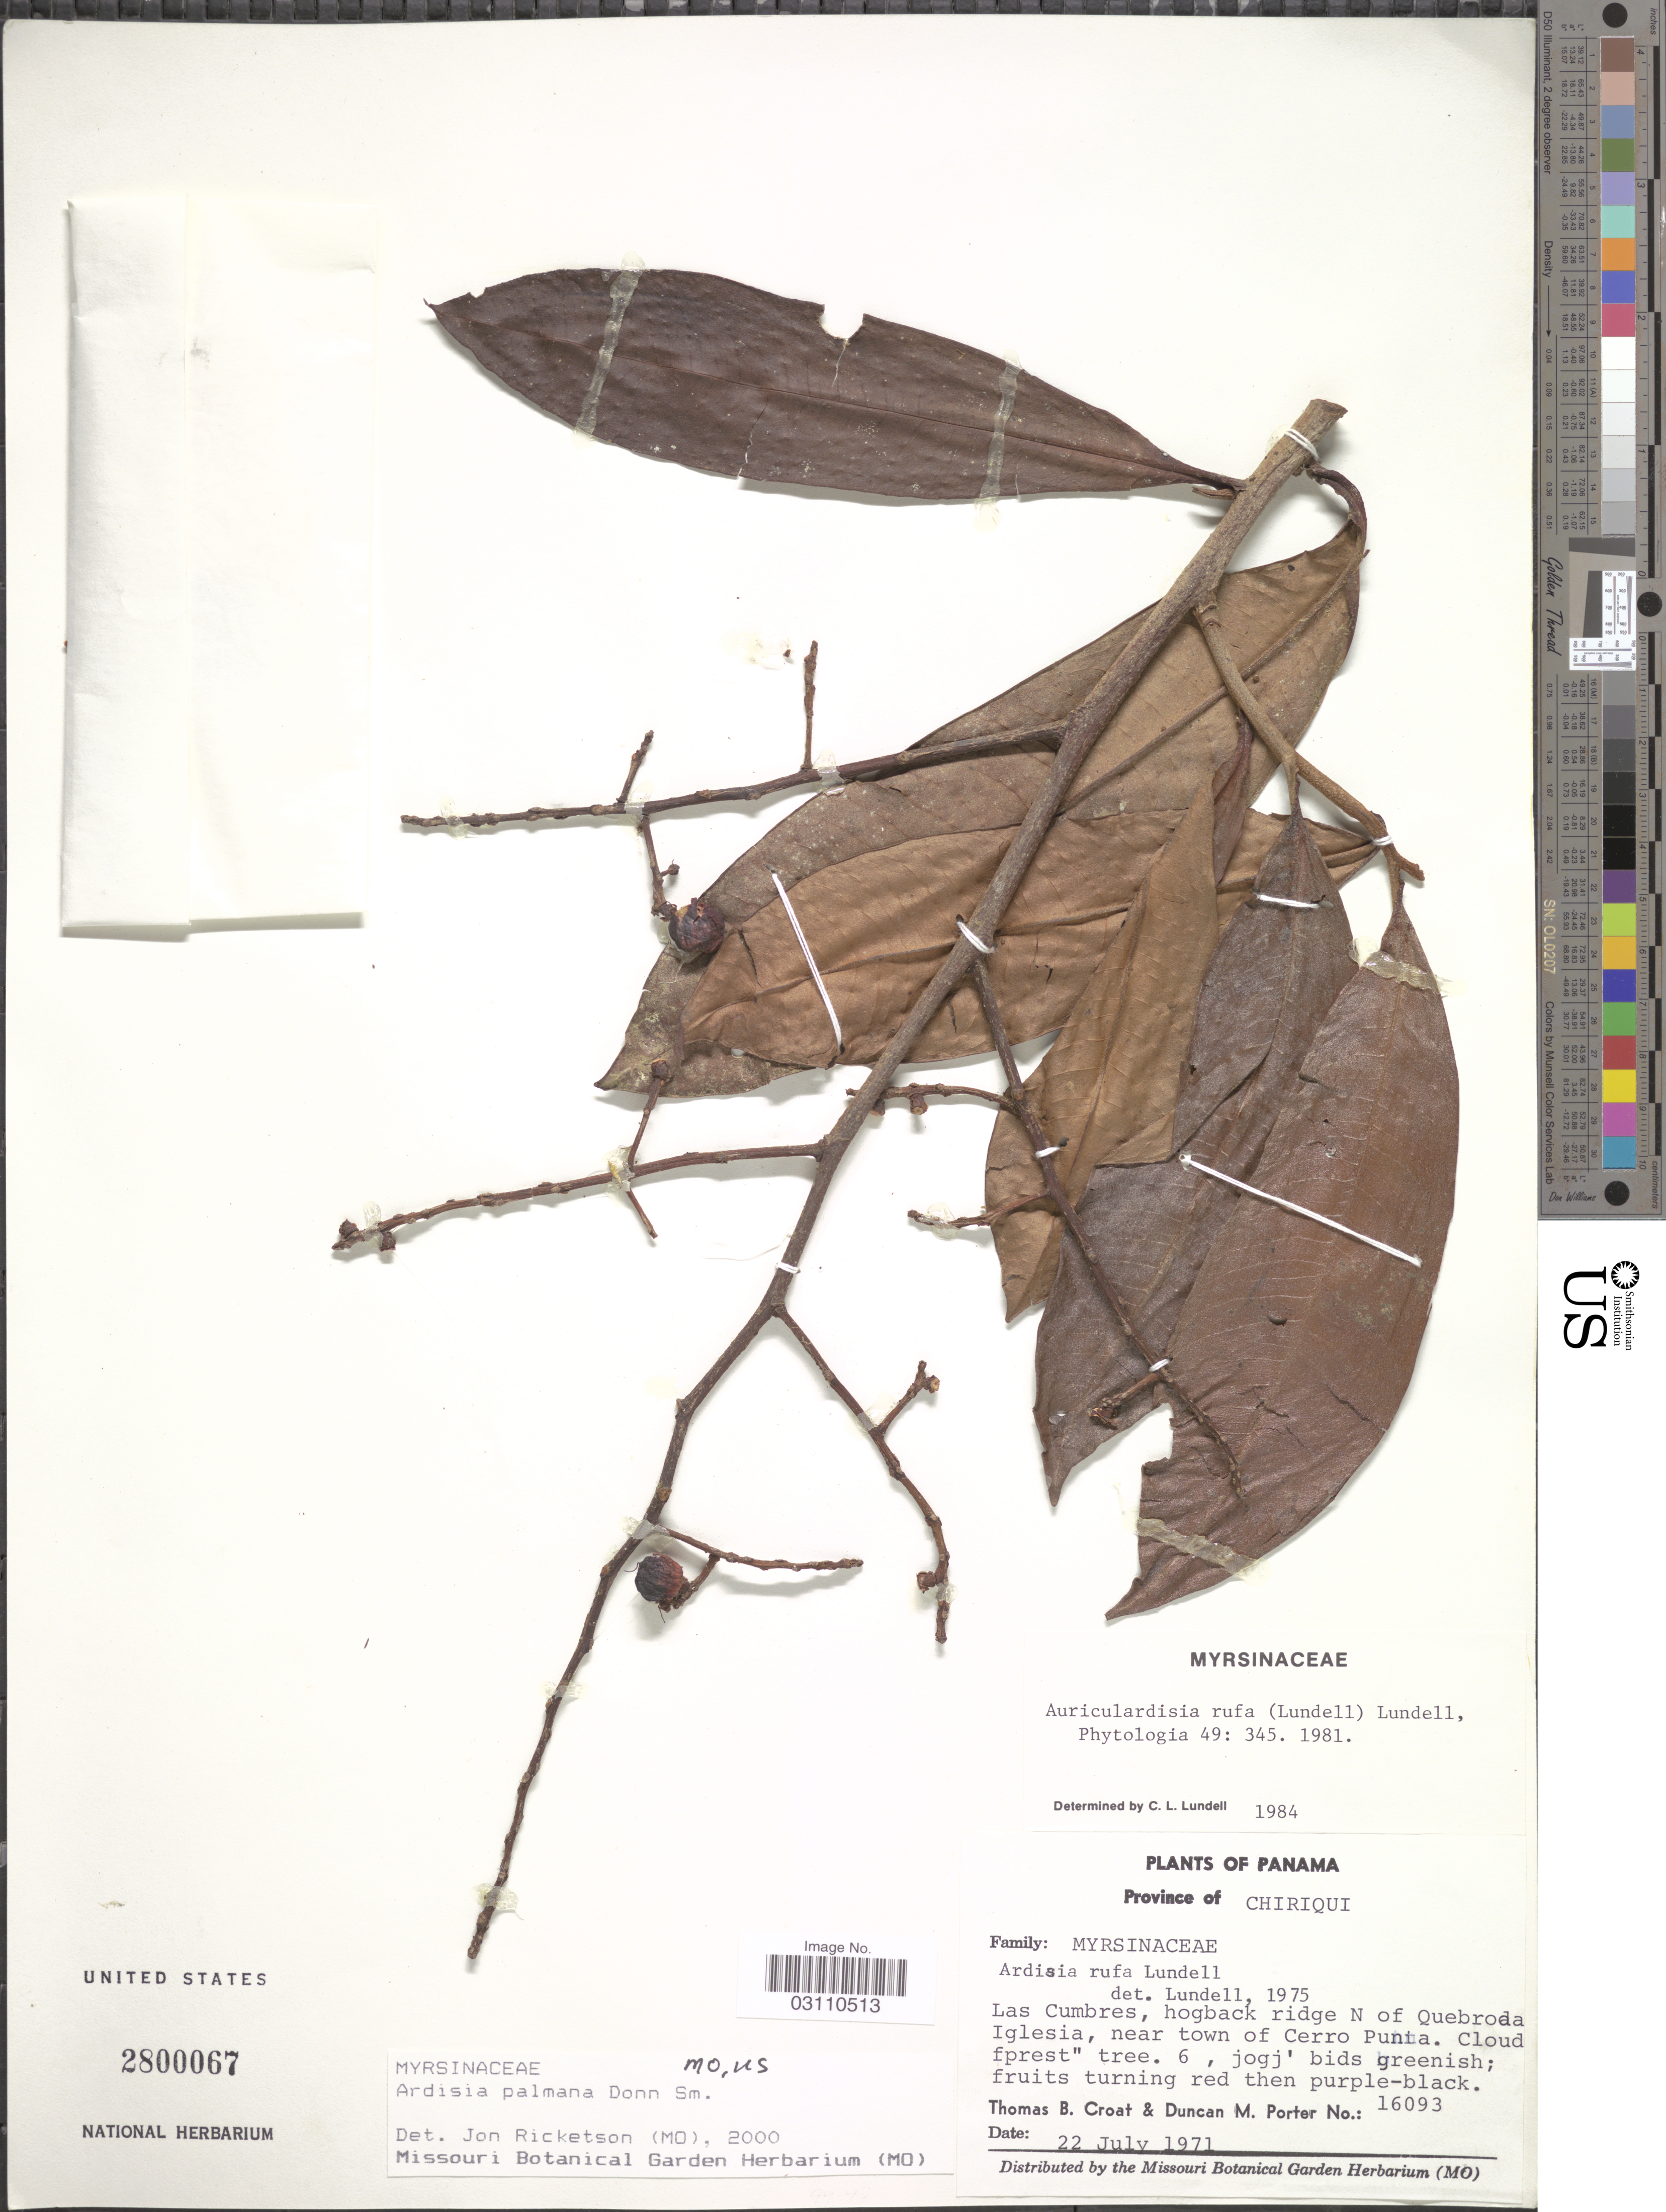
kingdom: Plantae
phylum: Tracheophyta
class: Magnoliopsida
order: Ericales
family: Primulaceae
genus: Ardisia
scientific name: Ardisia palmana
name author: Donn. Sm.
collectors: T. B. Croat & D. M. Porter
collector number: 16093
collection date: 1971-07-22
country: Panama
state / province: Chiriqui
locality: Las Cumbres, hogback ridhe N of Quebroda Iglesia, near town of Cerro Punta.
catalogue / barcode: US 2800067